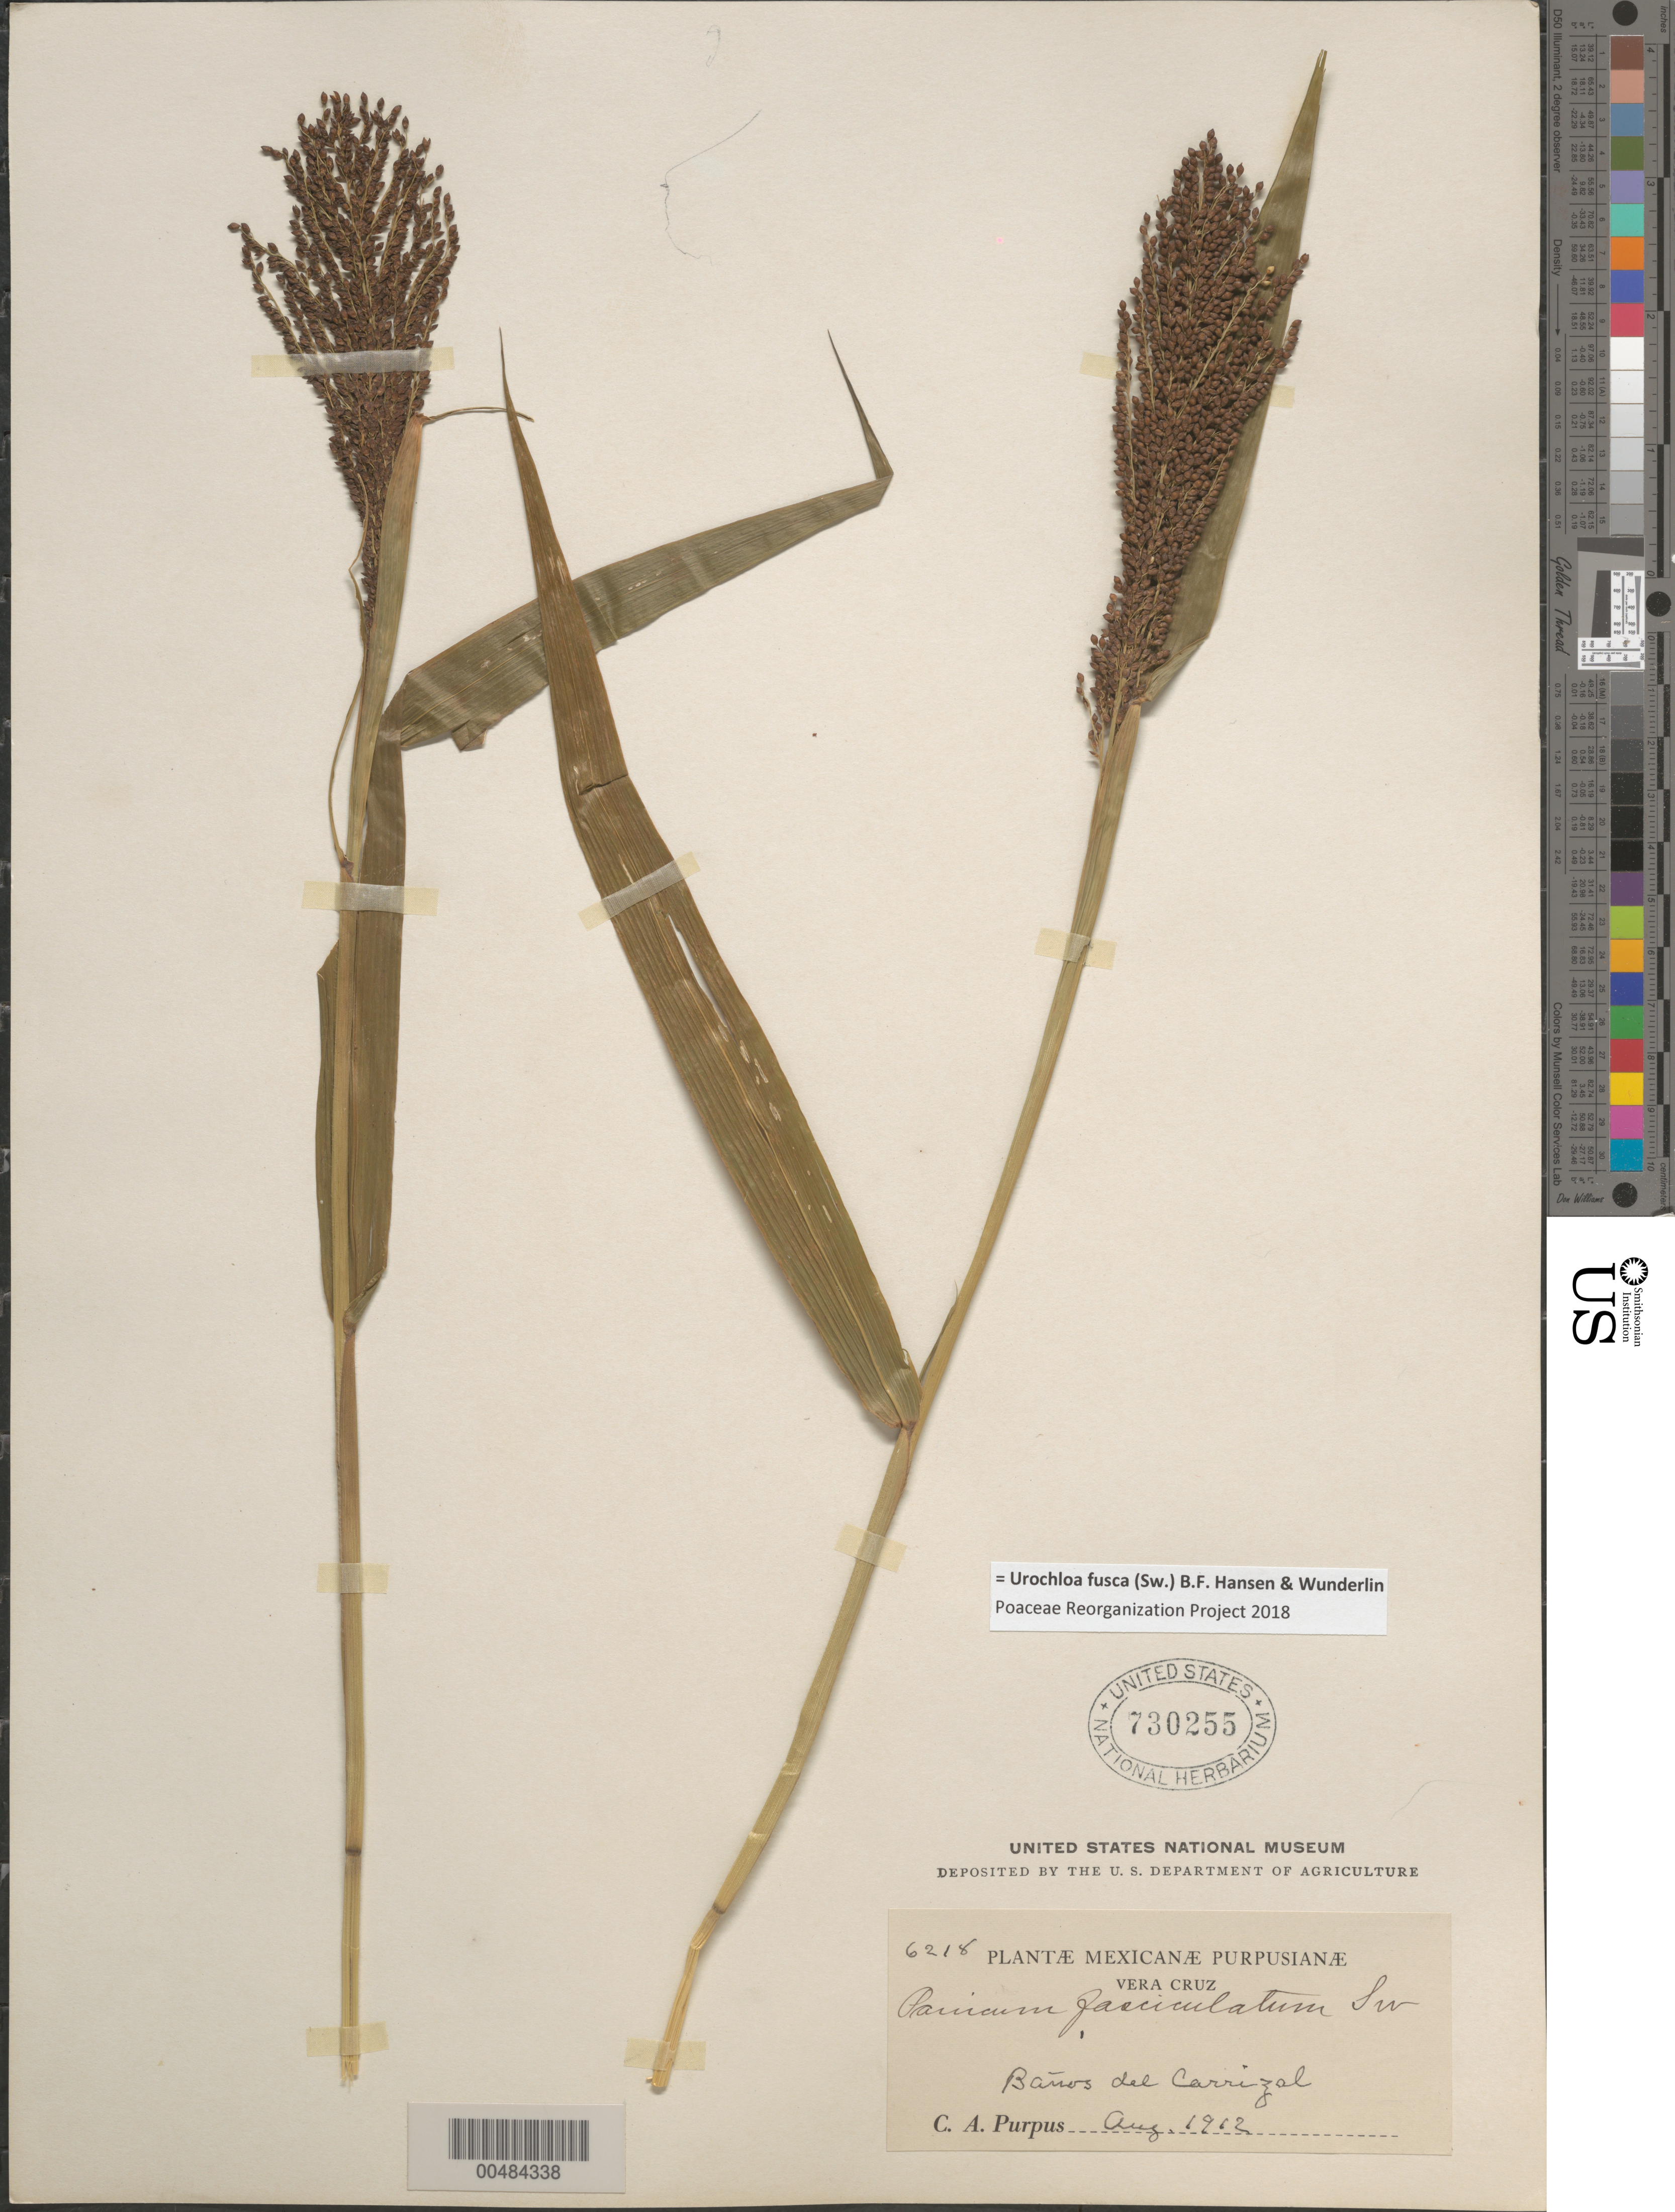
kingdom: Plantae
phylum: Tracheophyta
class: Liliopsida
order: Poales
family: Poaceae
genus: Brachiaria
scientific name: Brachiaria fasciculata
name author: (Sw.) Parodi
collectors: C. A. Purpus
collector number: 6218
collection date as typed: Aug 1912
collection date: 1912-08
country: Mexico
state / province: Veracruz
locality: Ba¤os del Carrizal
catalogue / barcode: US 730255